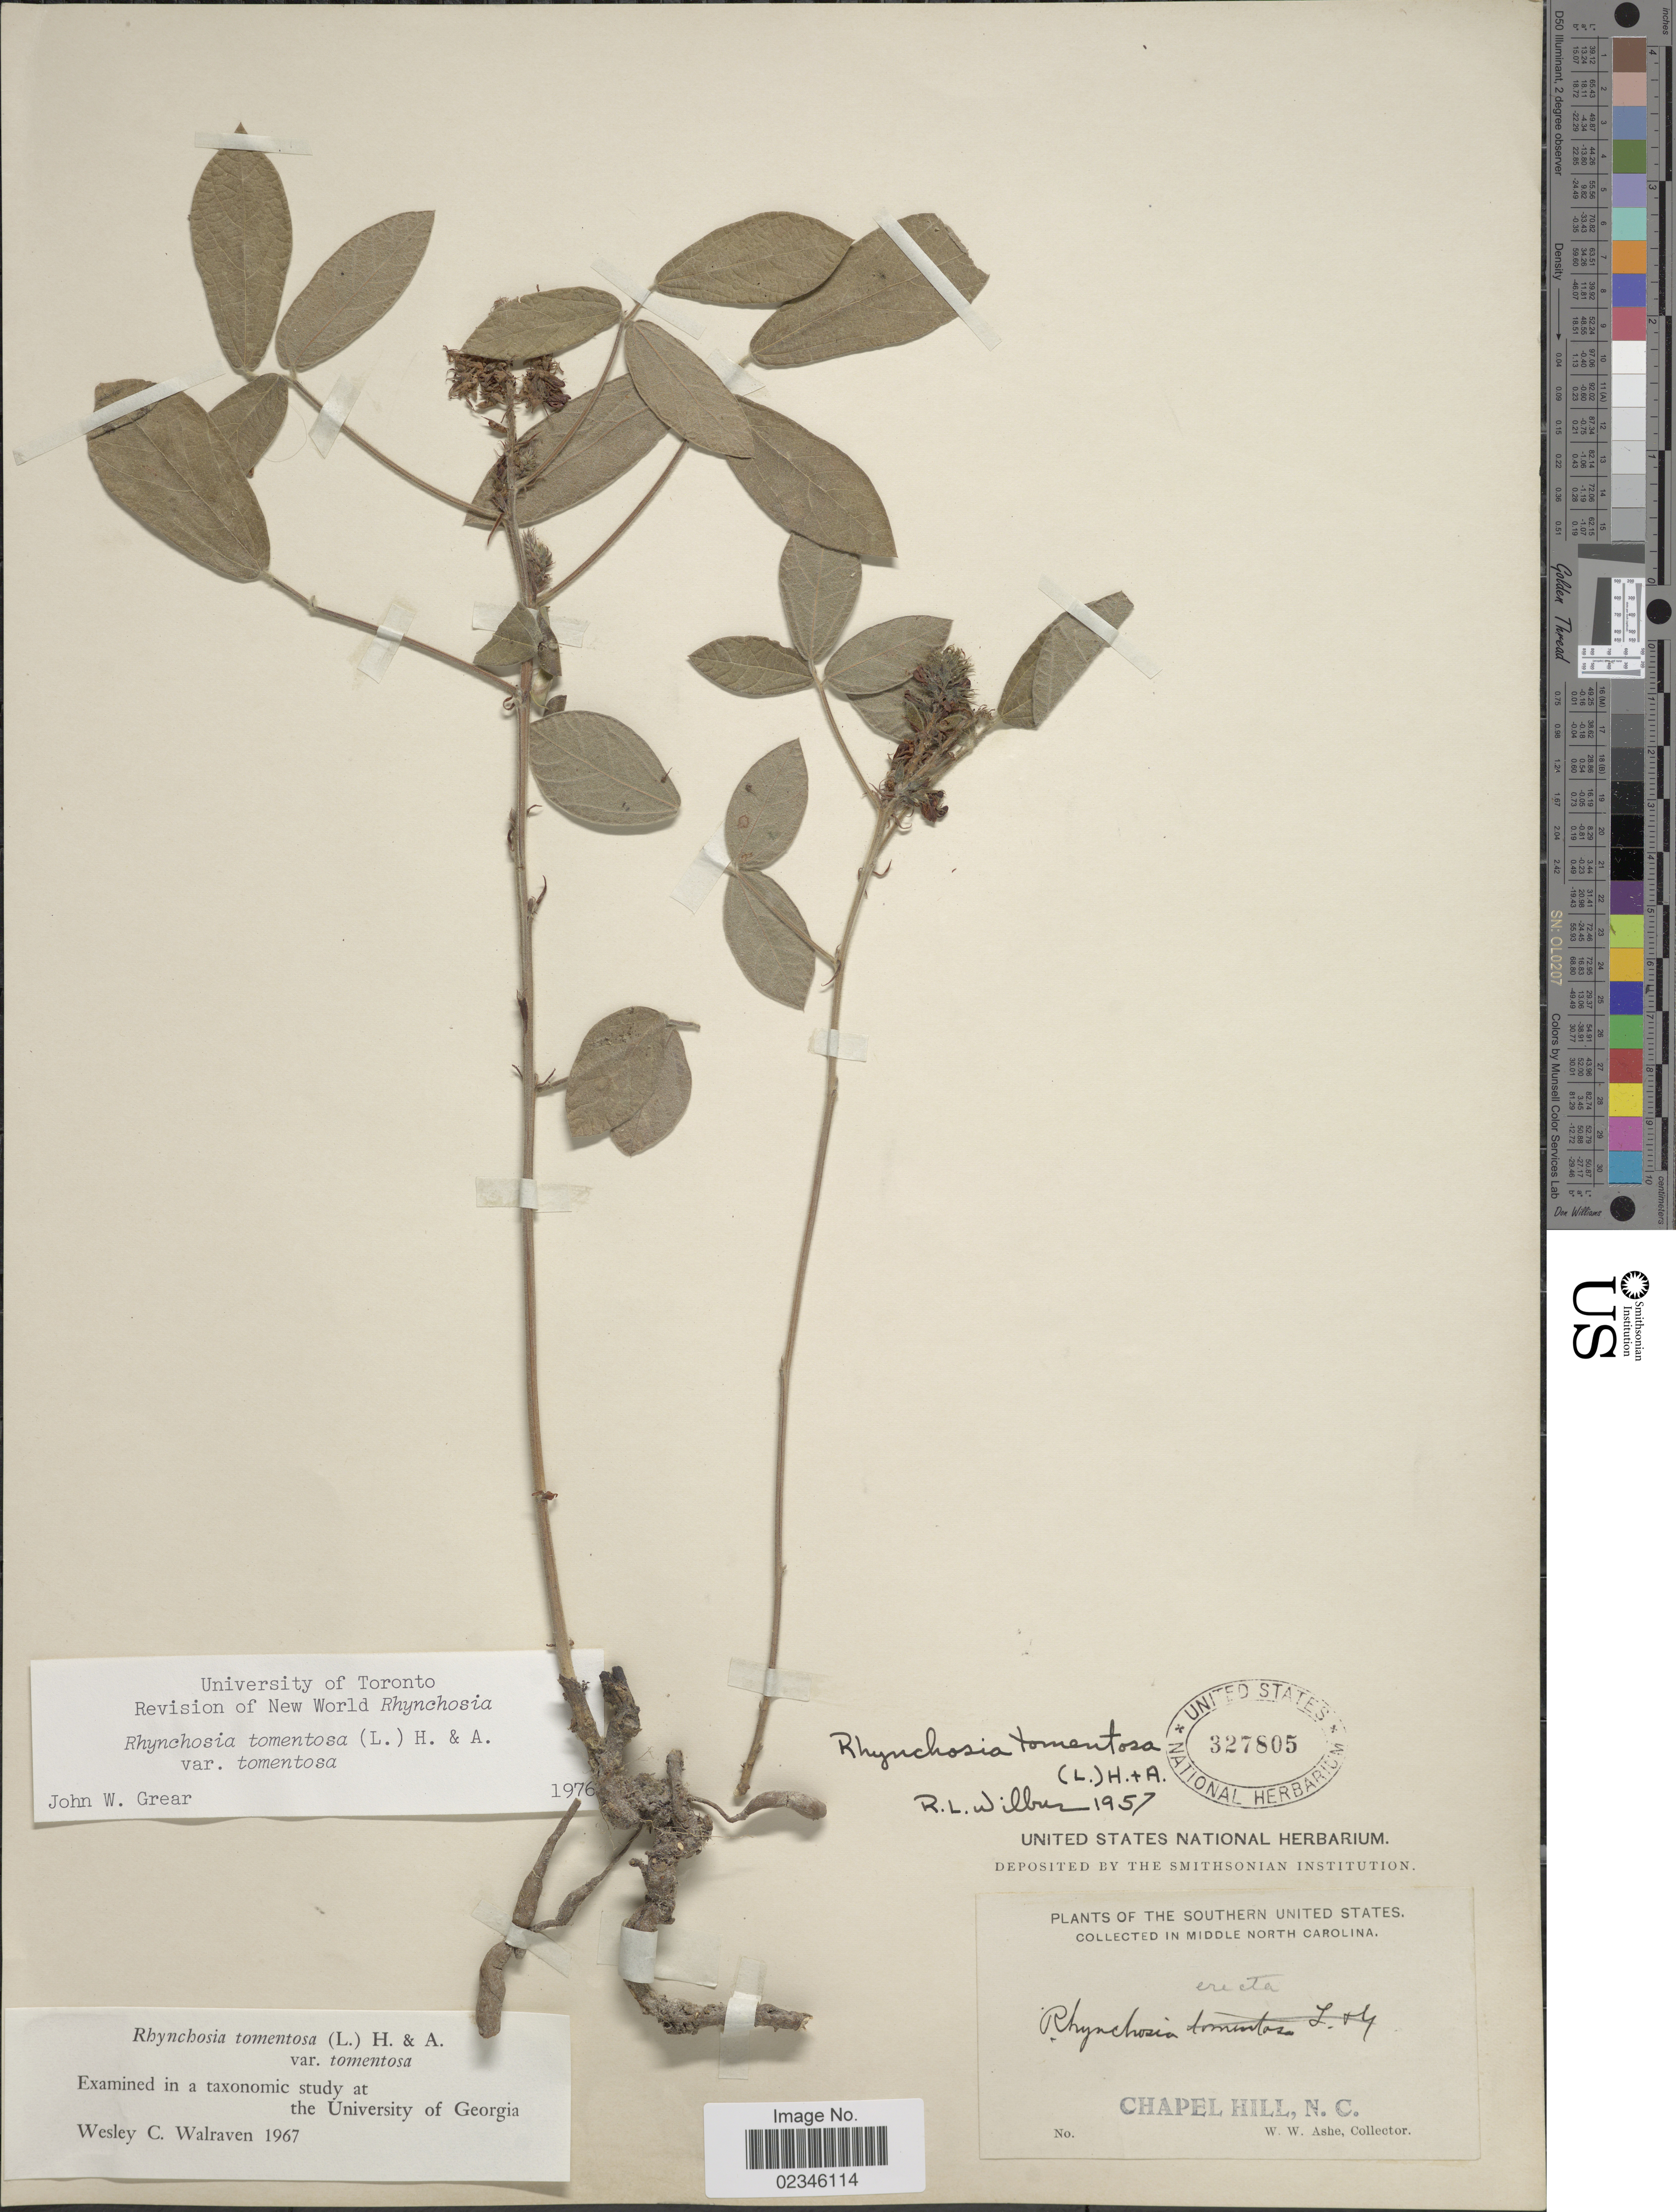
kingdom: Plantae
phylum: Tracheophyta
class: Magnoliopsida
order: Fabales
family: Fabaceae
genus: Rhynchosia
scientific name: Rhynchosia tomentosa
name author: (L.) Hook. & Arn.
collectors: W. W. Ashe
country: United States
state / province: North Carolina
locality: Southern United States. Middle North Carolina. Chapel Hill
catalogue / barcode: US 327805